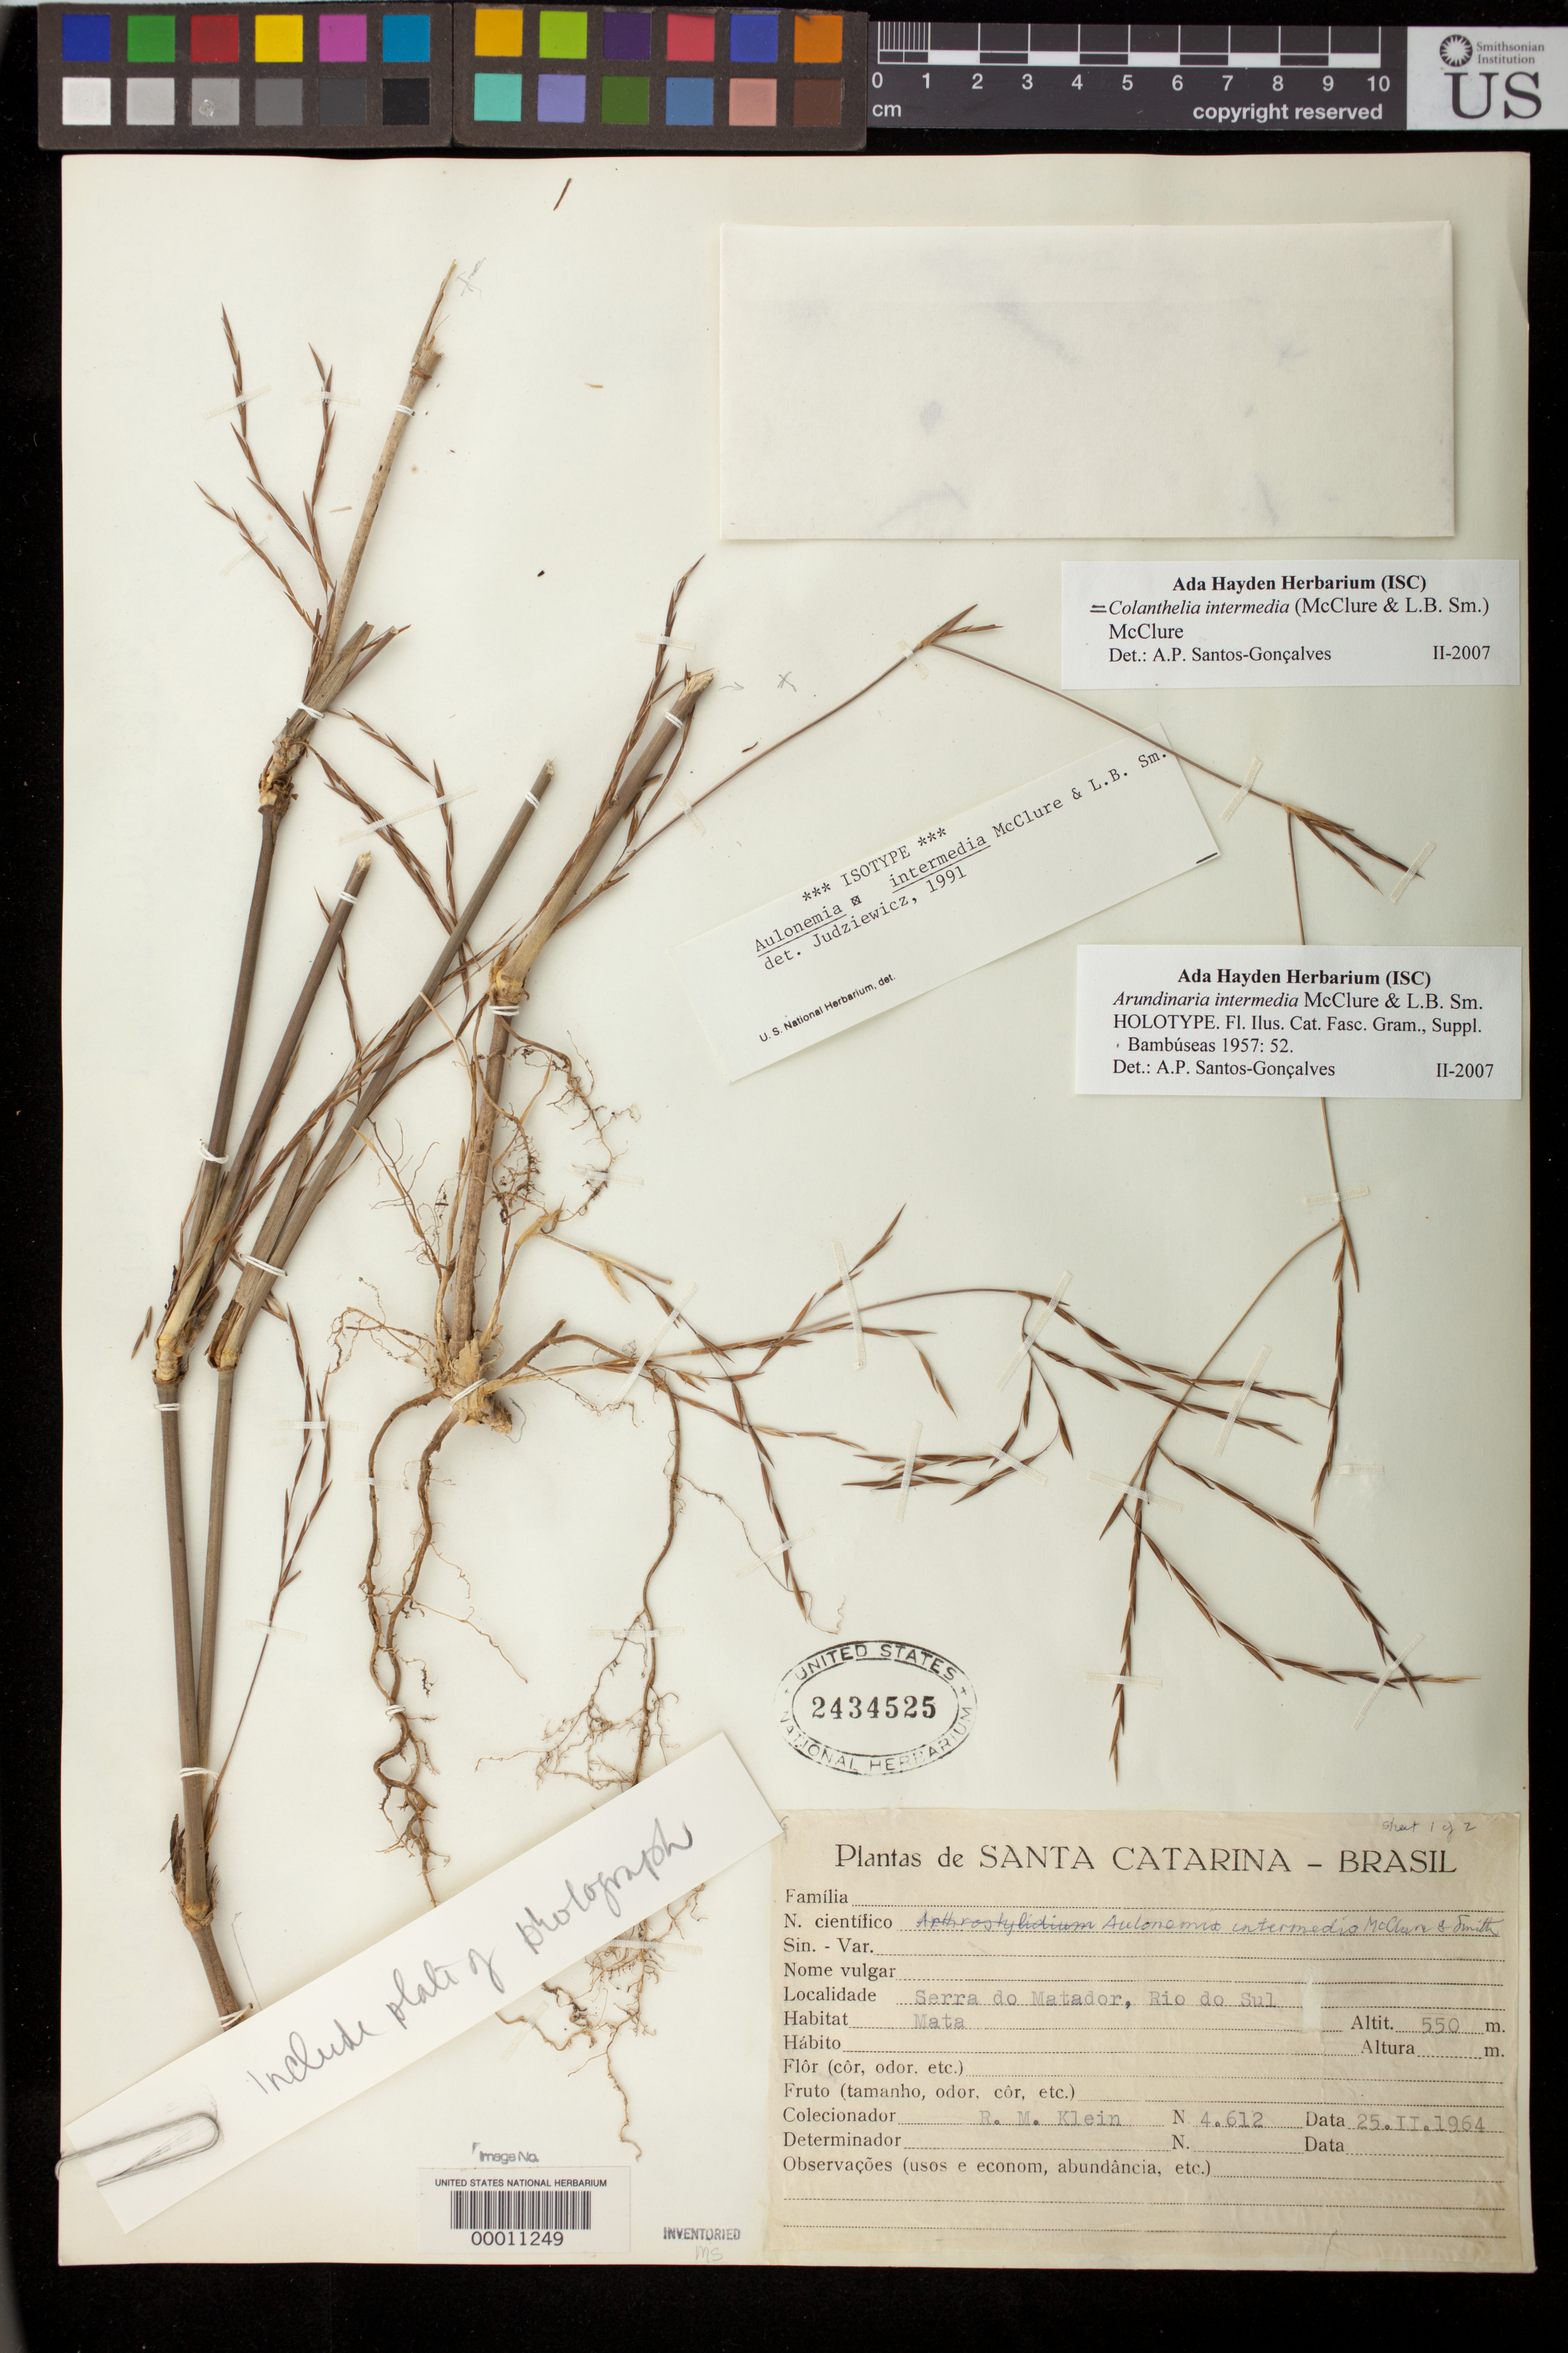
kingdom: Plantae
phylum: Tracheophyta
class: Liliopsida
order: Poales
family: Poaceae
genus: Aulonemia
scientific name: Aulonemia intermedia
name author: McClure & L.B. Sm.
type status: Holotype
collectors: R. M. Klein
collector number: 4612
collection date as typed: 25 Feb 1964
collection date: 1964-02-25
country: Brazil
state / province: Santa Catarina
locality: Serra do Matador, Rio do Sul.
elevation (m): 550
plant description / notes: Protologue explicitly cites (only) USNH 2434526 as holotype. US has two sheets of the type collection, USNH 2434525 & 2434526, annotated as "sheet 1 of 2" and "sheet 2 of 2", respectively (and sheet 2 bears minimal label data). Neither sheet was annotated by McClure or Smith as type but both sheets apparently comprise the holotype.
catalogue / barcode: US 2434525